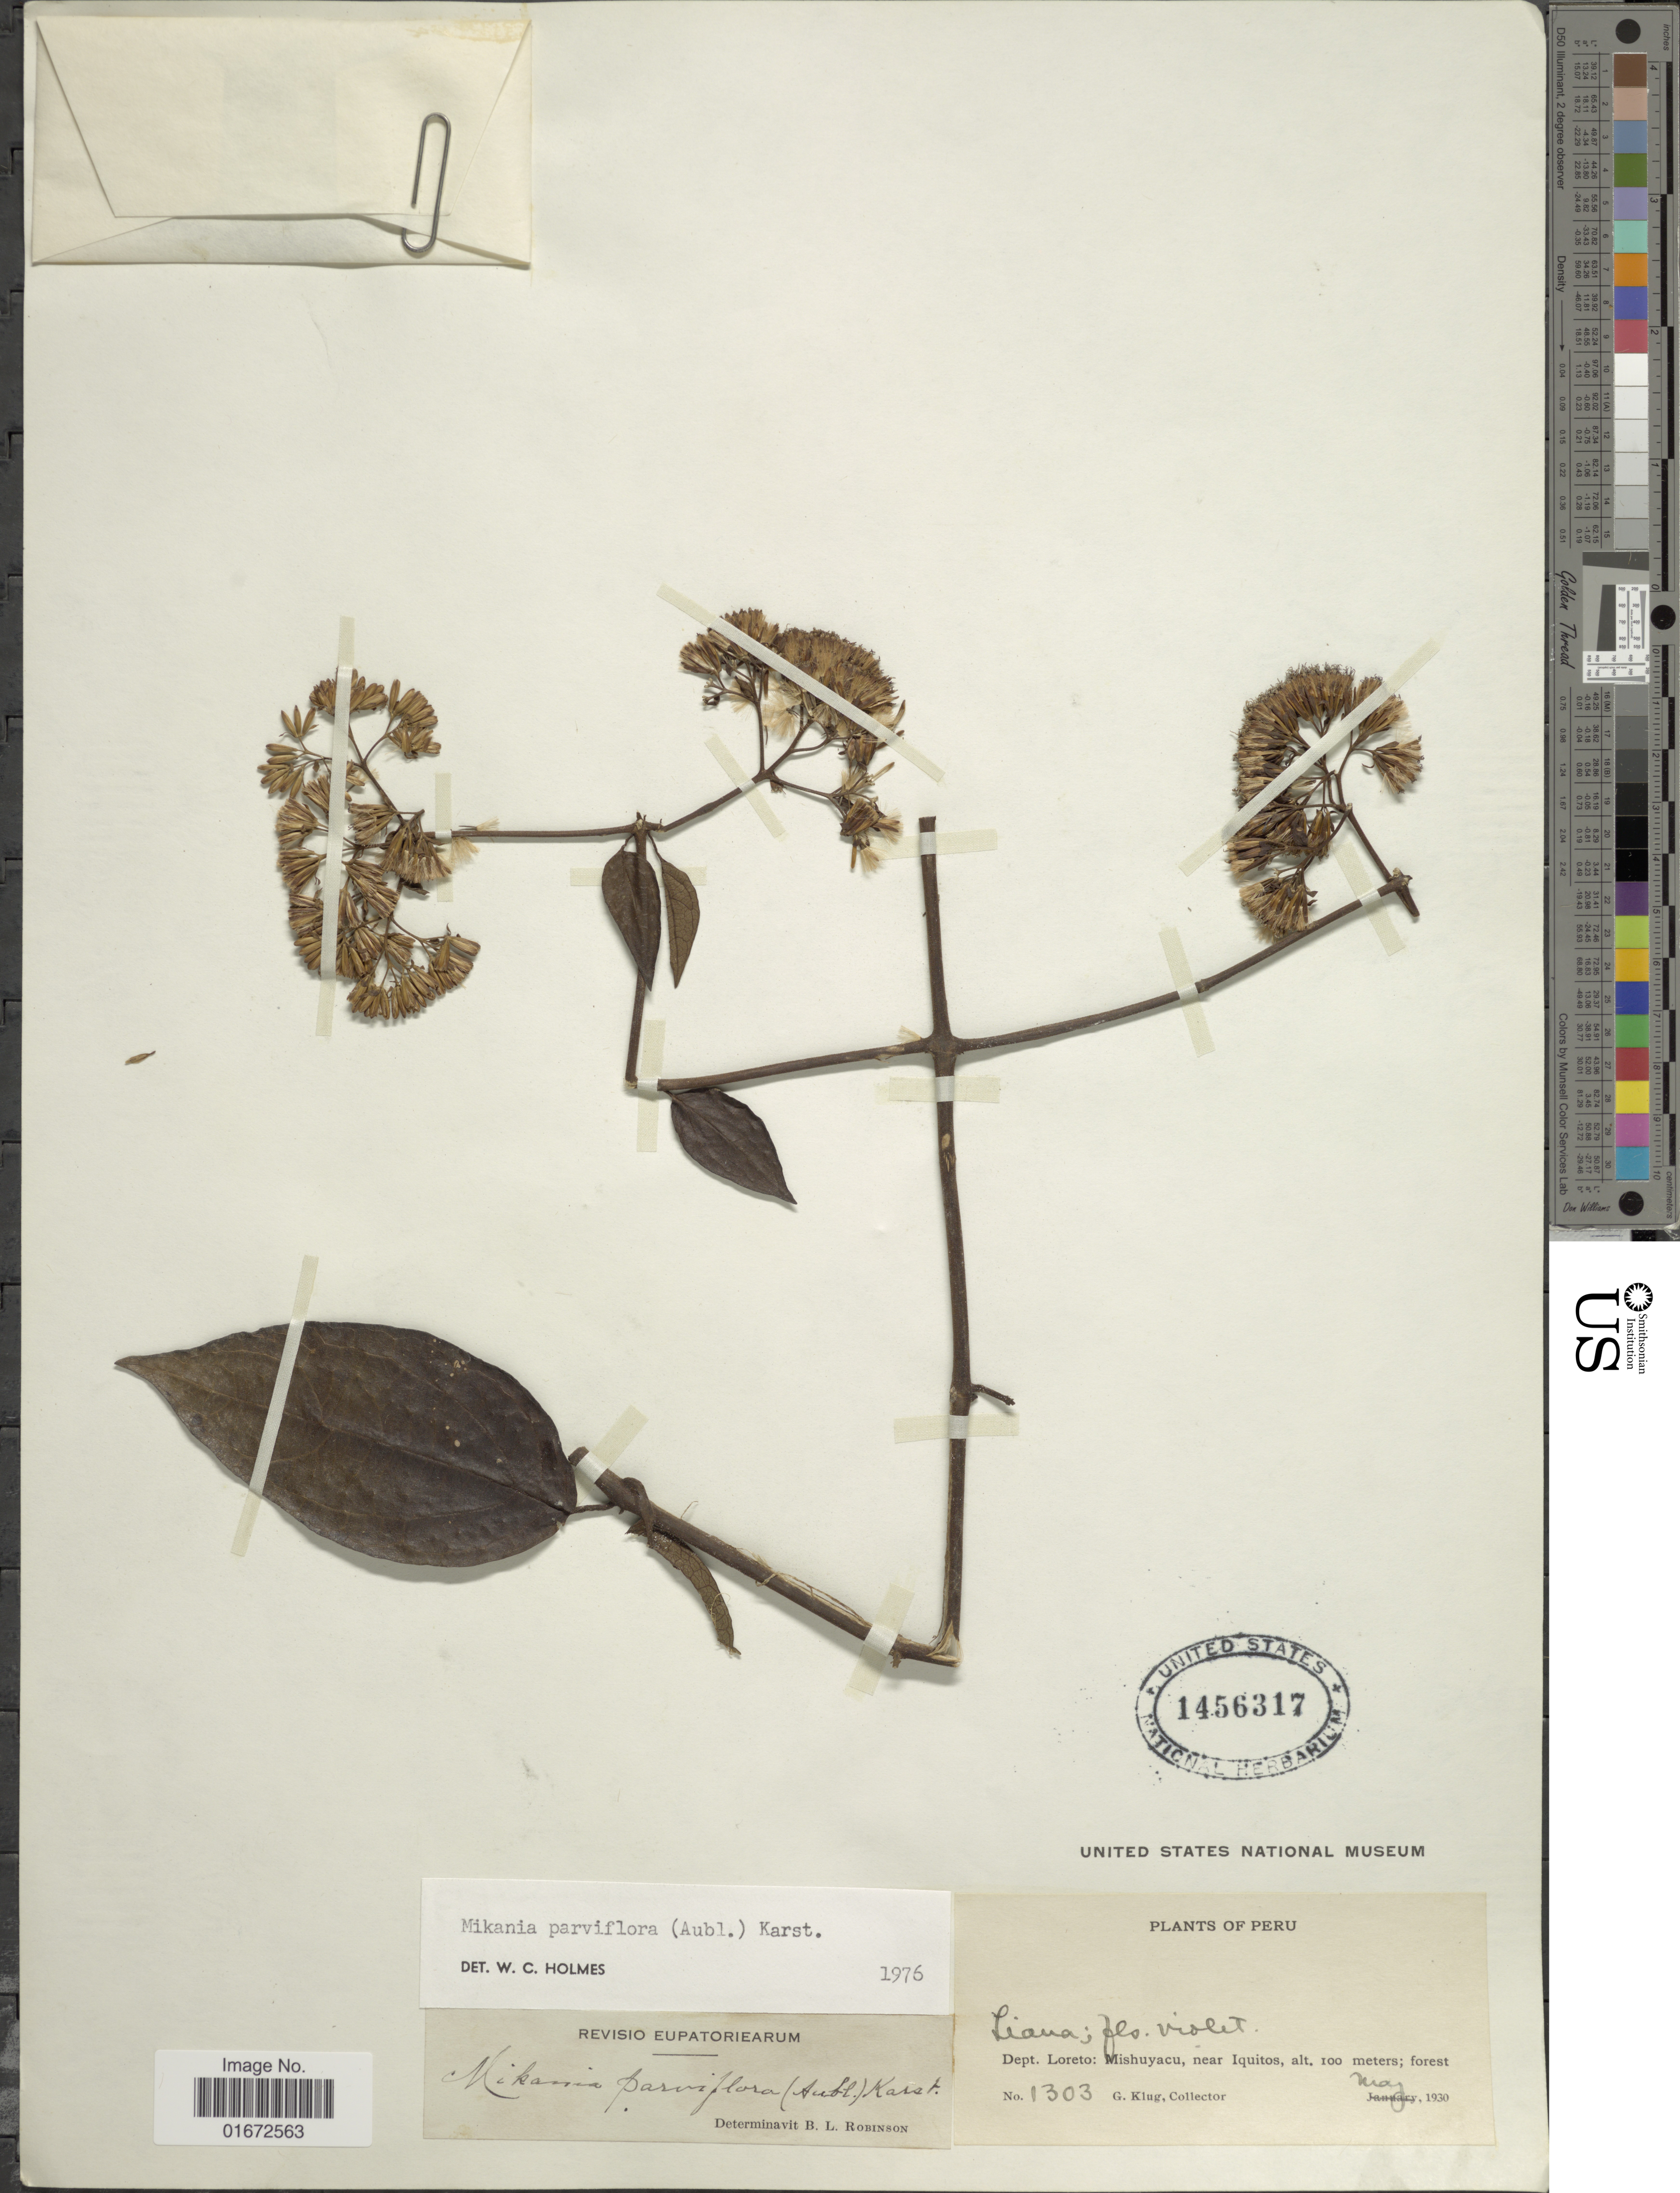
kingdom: Plantae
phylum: Tracheophyta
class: Magnoliopsida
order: Asterales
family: Asteraceae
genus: Mikania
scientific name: Mikania parviflora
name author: (Aubl.) Karst.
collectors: G. Klug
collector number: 1303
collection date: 1930-05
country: Peru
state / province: Loreto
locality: Dept. Loreto: Mishuyacu, near Iquitos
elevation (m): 100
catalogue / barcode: US 1456317